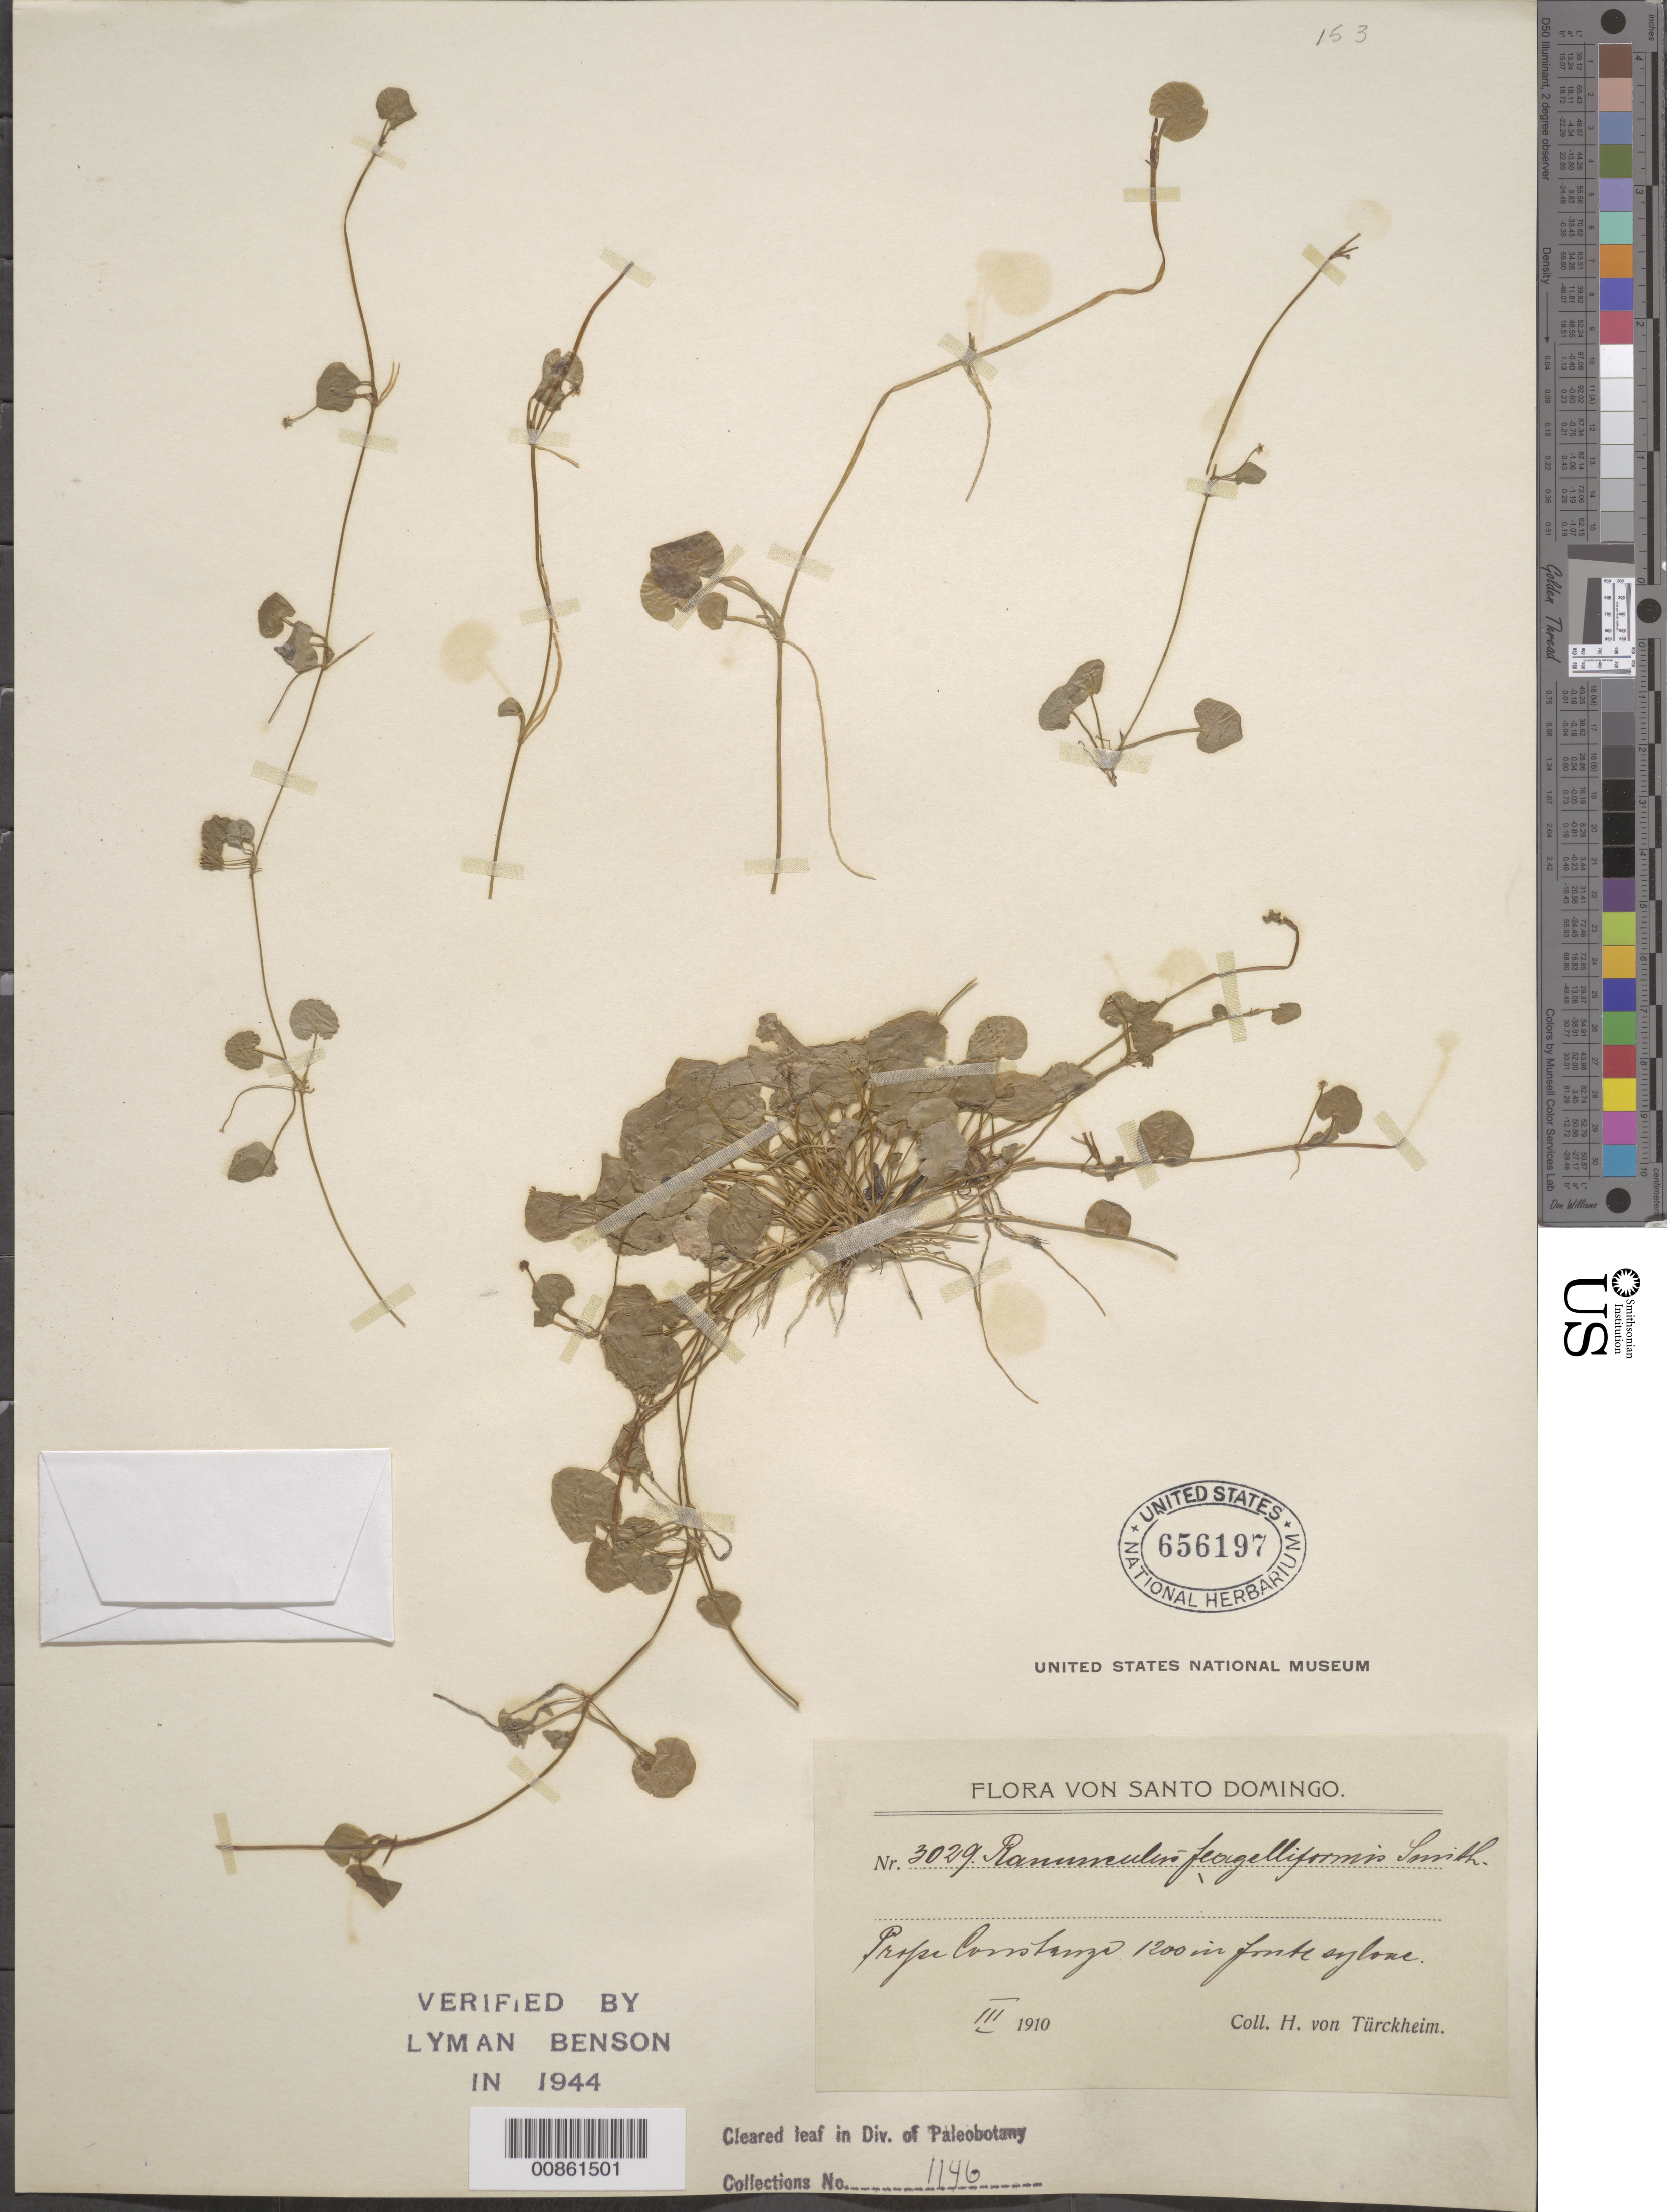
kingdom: Plantae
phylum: Tracheophyta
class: Magnoliopsida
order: Ranunculales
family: Ranunculaceae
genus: Ranunculus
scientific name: Ranunculus flagelliformis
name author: Sm.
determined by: Benson, L.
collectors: H. von Türckheim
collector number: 3029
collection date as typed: Mar 1910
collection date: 1910-03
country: Dominican Republic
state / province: La Vega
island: Hispaniola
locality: Prope Constanza.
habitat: In "fonte" sylvae.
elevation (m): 1200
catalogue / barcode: US 656197